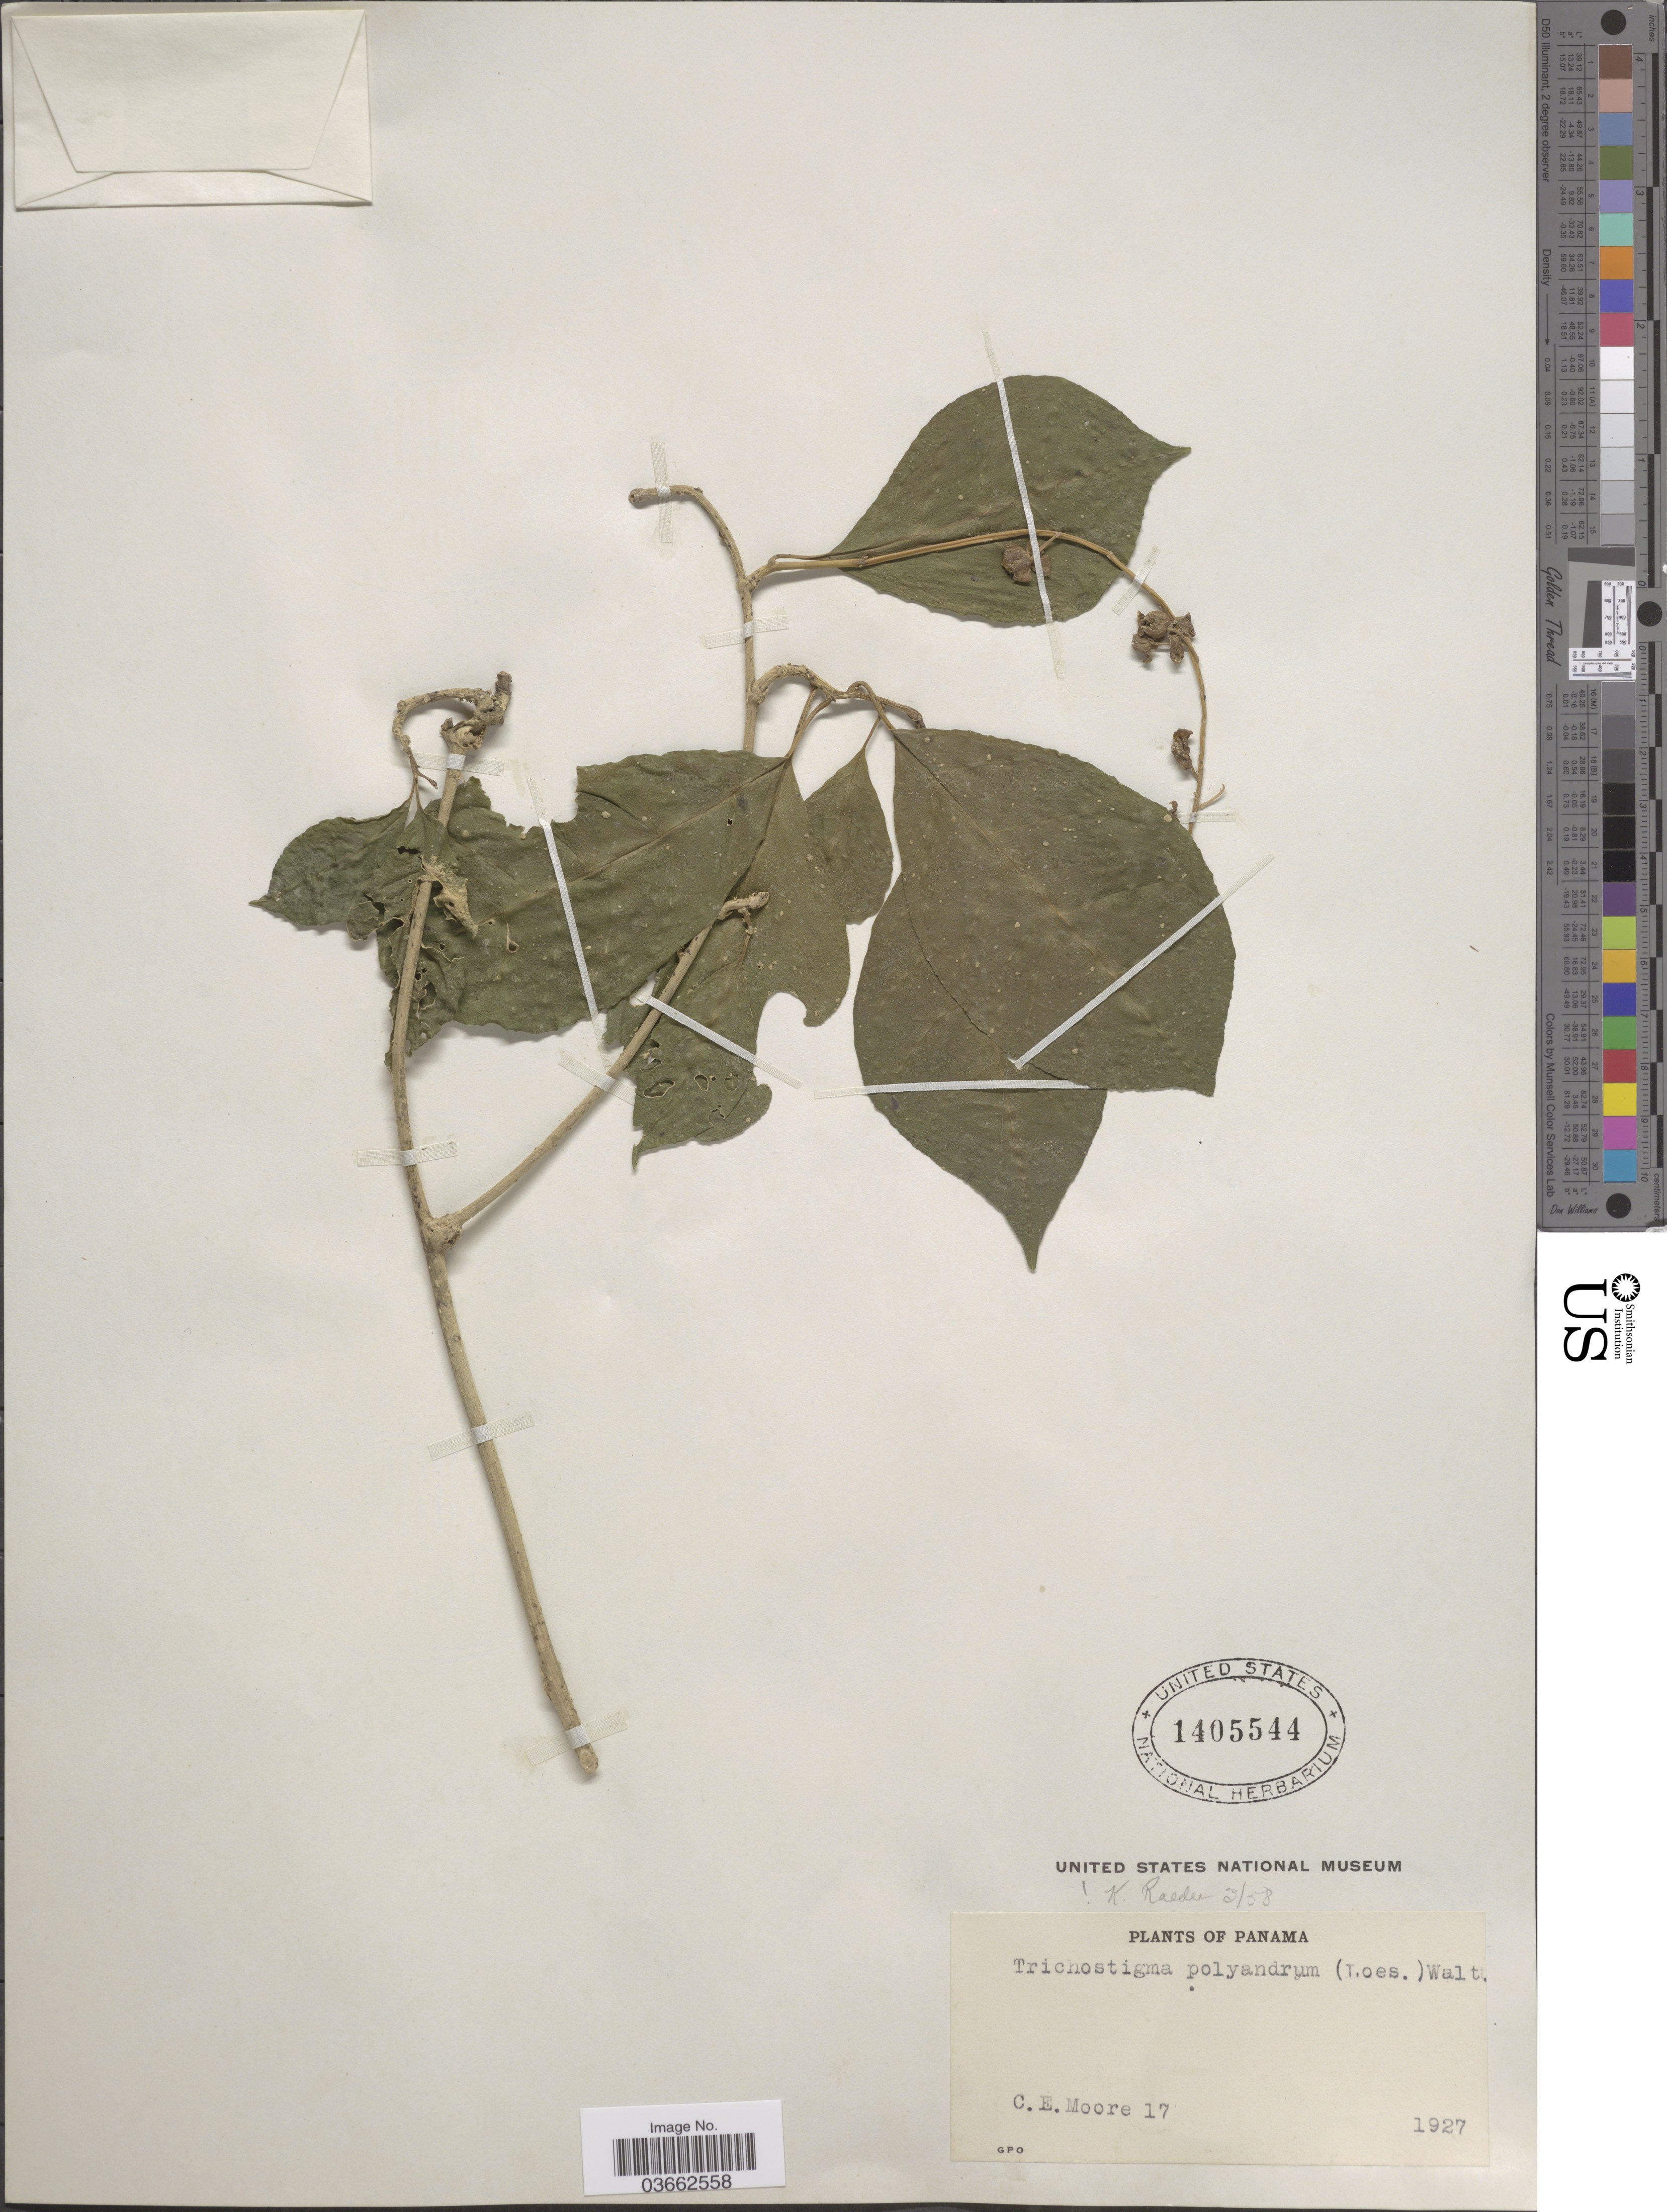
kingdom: Plantae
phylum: Tracheophyta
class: Magnoliopsida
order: Caryophyllales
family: Phytolaccaceae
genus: Trichostigma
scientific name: Trichostigma polyandrum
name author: (Loes.) H. Walter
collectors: C. Moore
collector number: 17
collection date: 1927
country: Panama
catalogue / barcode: US 1405544